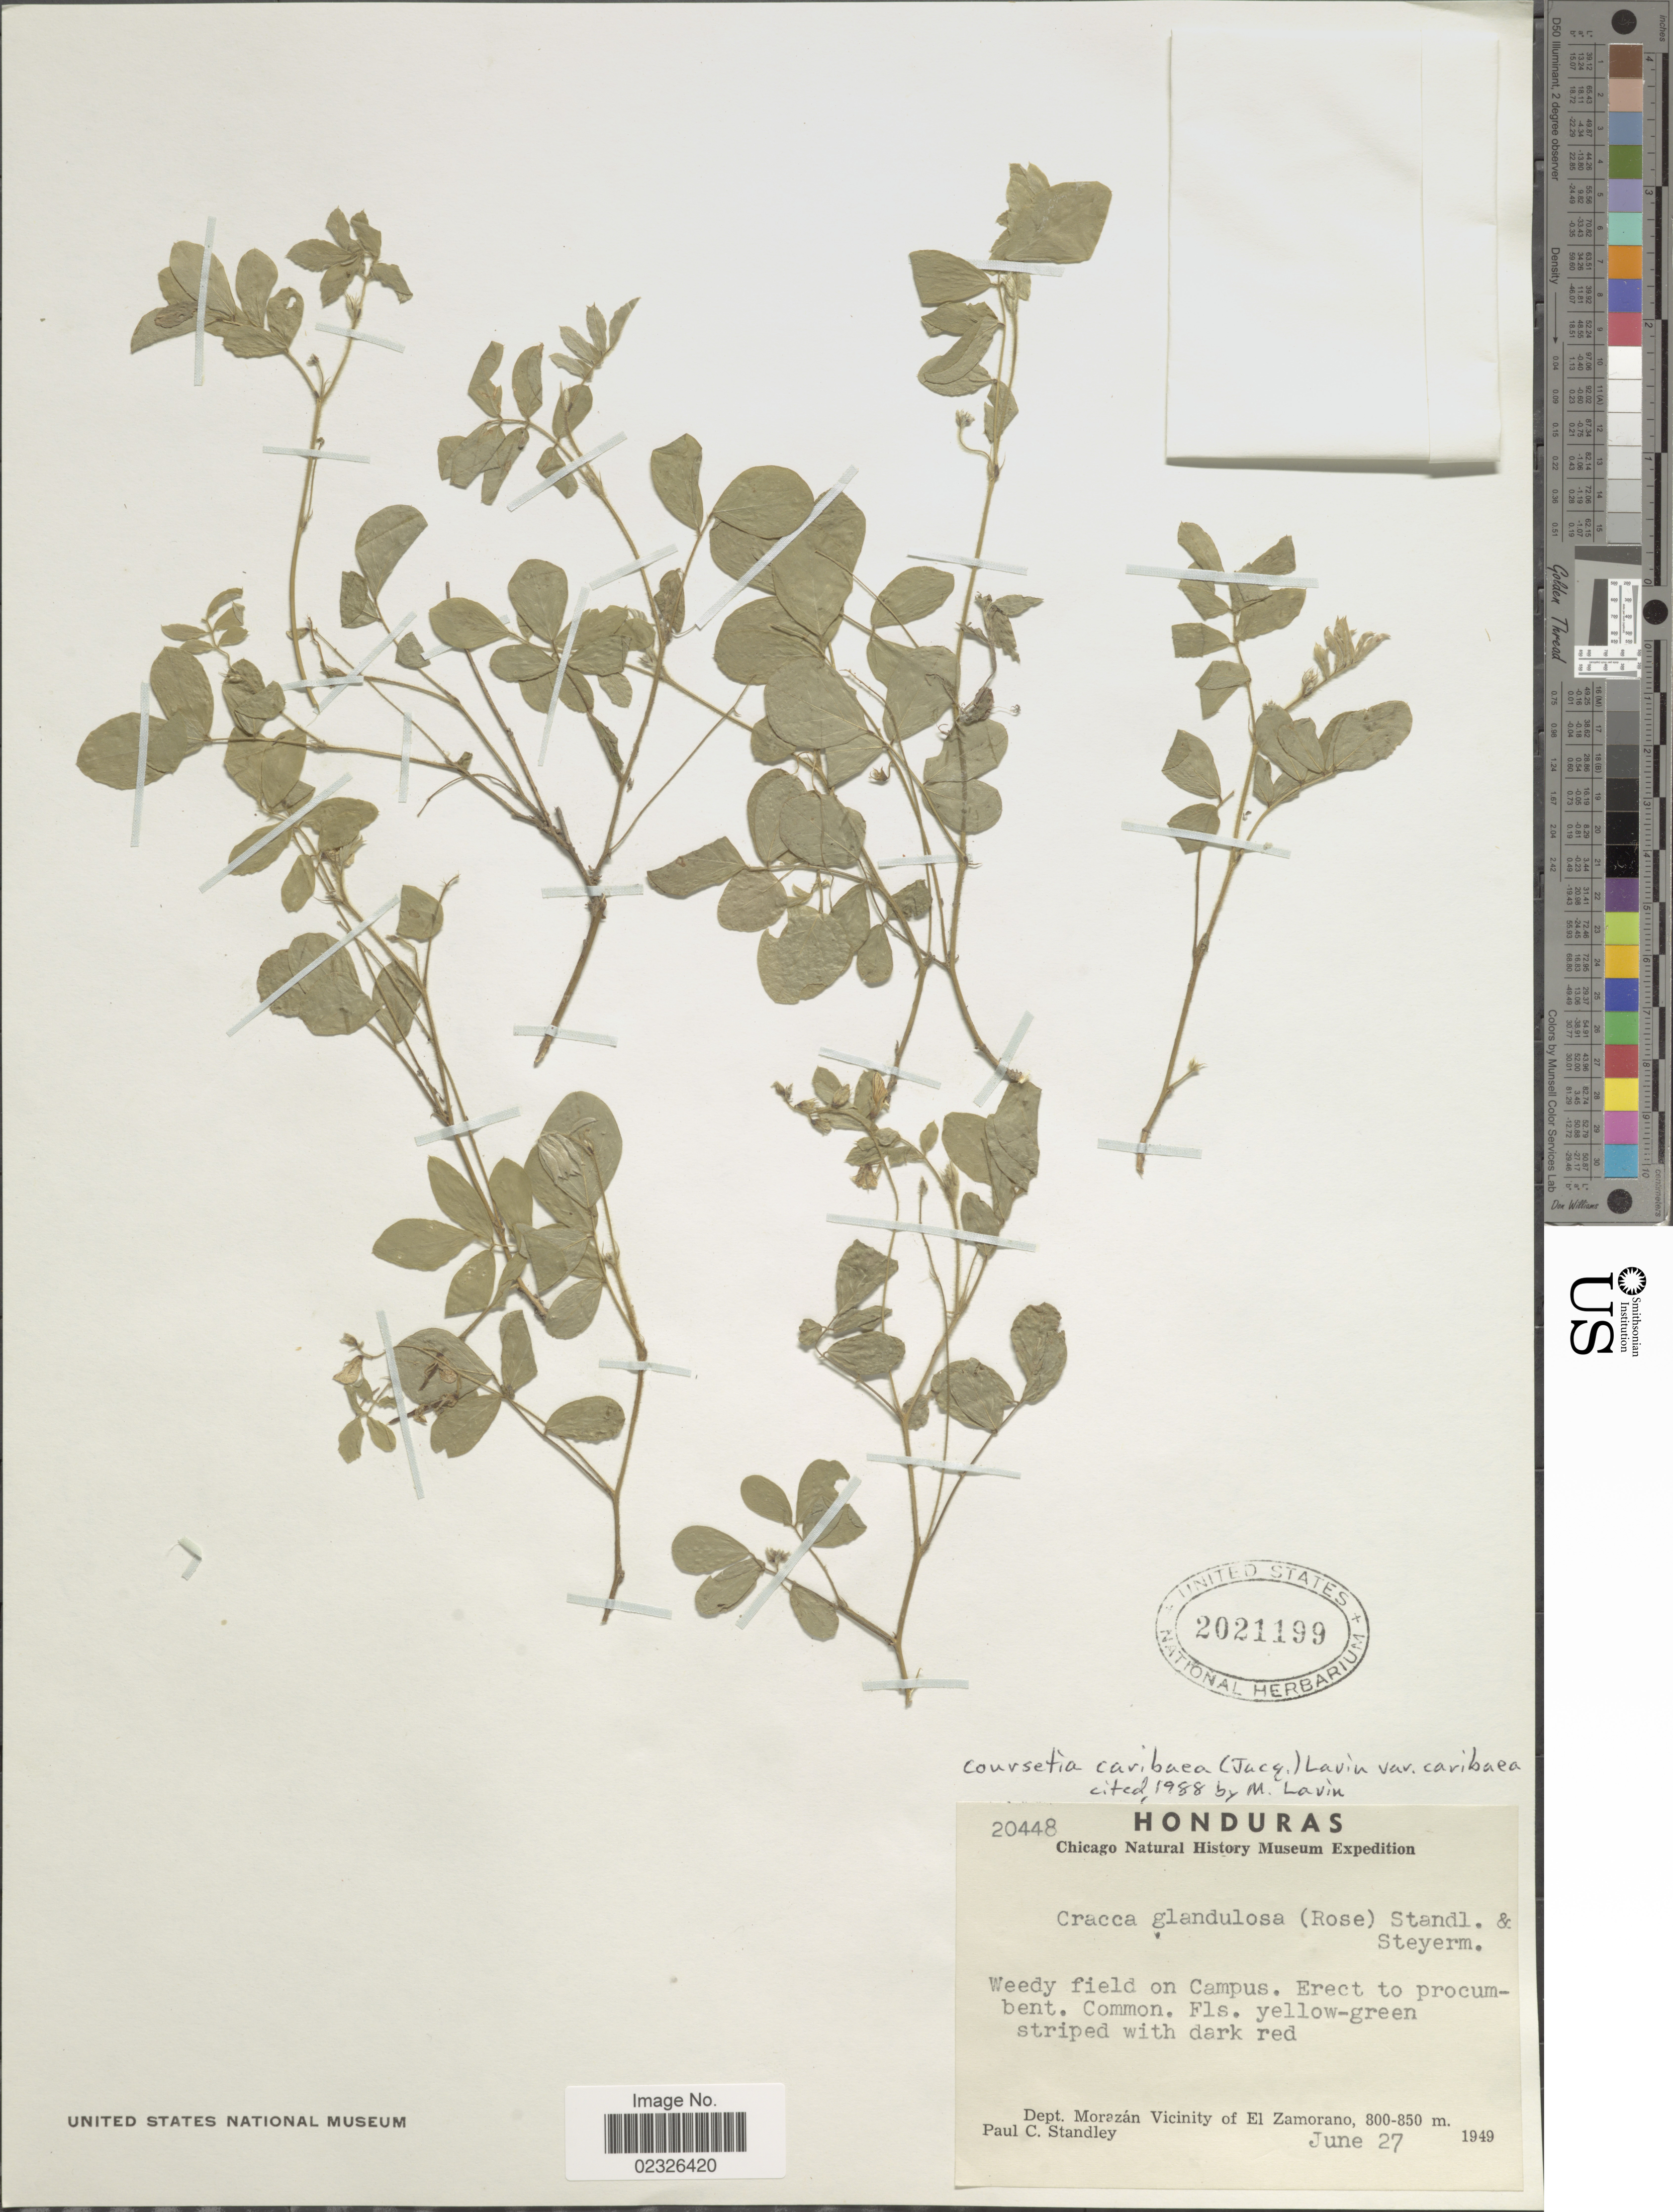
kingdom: Plantae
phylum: Tracheophyta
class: Magnoliopsida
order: Fabales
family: Fabaceae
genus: Coursetia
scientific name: Coursetia caribaea var. caribaea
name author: (Jacq.) Lavin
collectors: P. C. Standley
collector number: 20448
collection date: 1949-06-27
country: Honduras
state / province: Fco. Morazán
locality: Dept. Morazan: Vicinity of El Zamorano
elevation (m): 800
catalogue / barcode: US 2021199